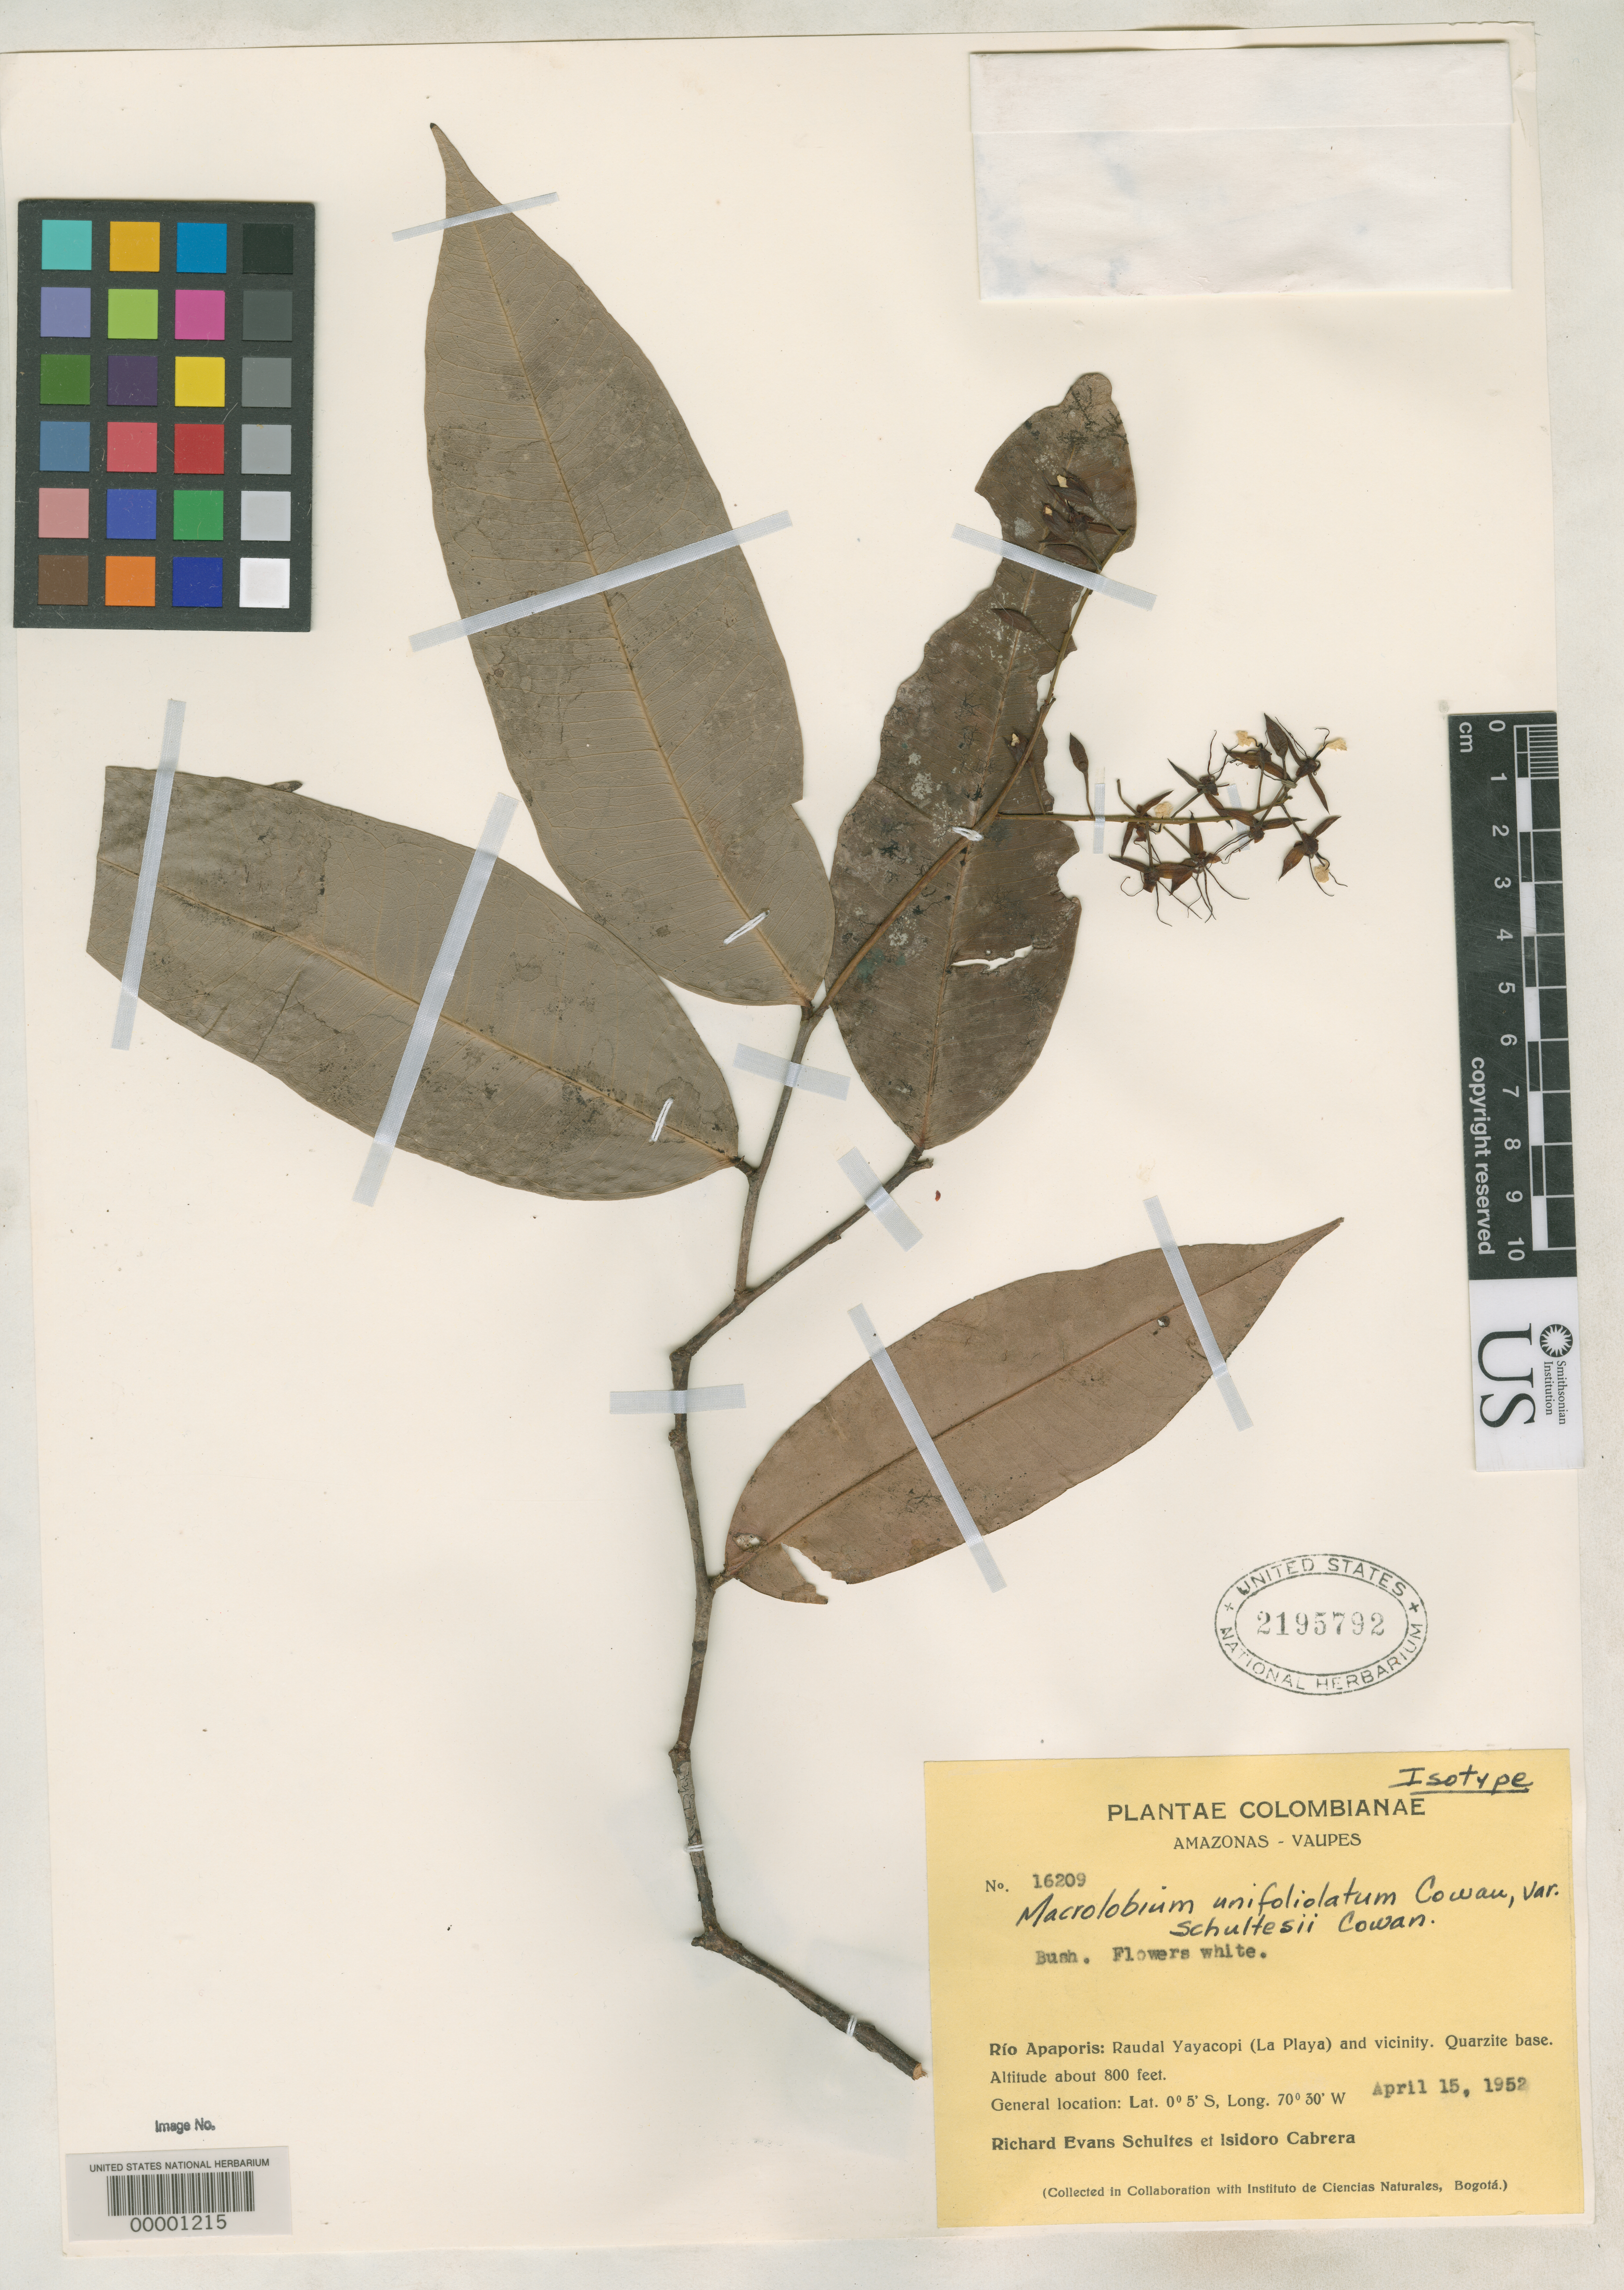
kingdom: Plantae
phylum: Tracheophyta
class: Magnoliopsida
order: Fabales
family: Fabaceae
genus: Macrolobium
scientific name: Macrolobium unifoliolatum var. schultesii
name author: R.S. Cowan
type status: Isotype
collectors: R. E. Schultes & I. Cabrera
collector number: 16209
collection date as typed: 15 Apr 1952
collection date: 1952-04-15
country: Colombia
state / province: Amazônas / Vaupés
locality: Raudal Ya Yacopi (La Playa) and vicinity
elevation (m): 244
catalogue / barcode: US 2195792